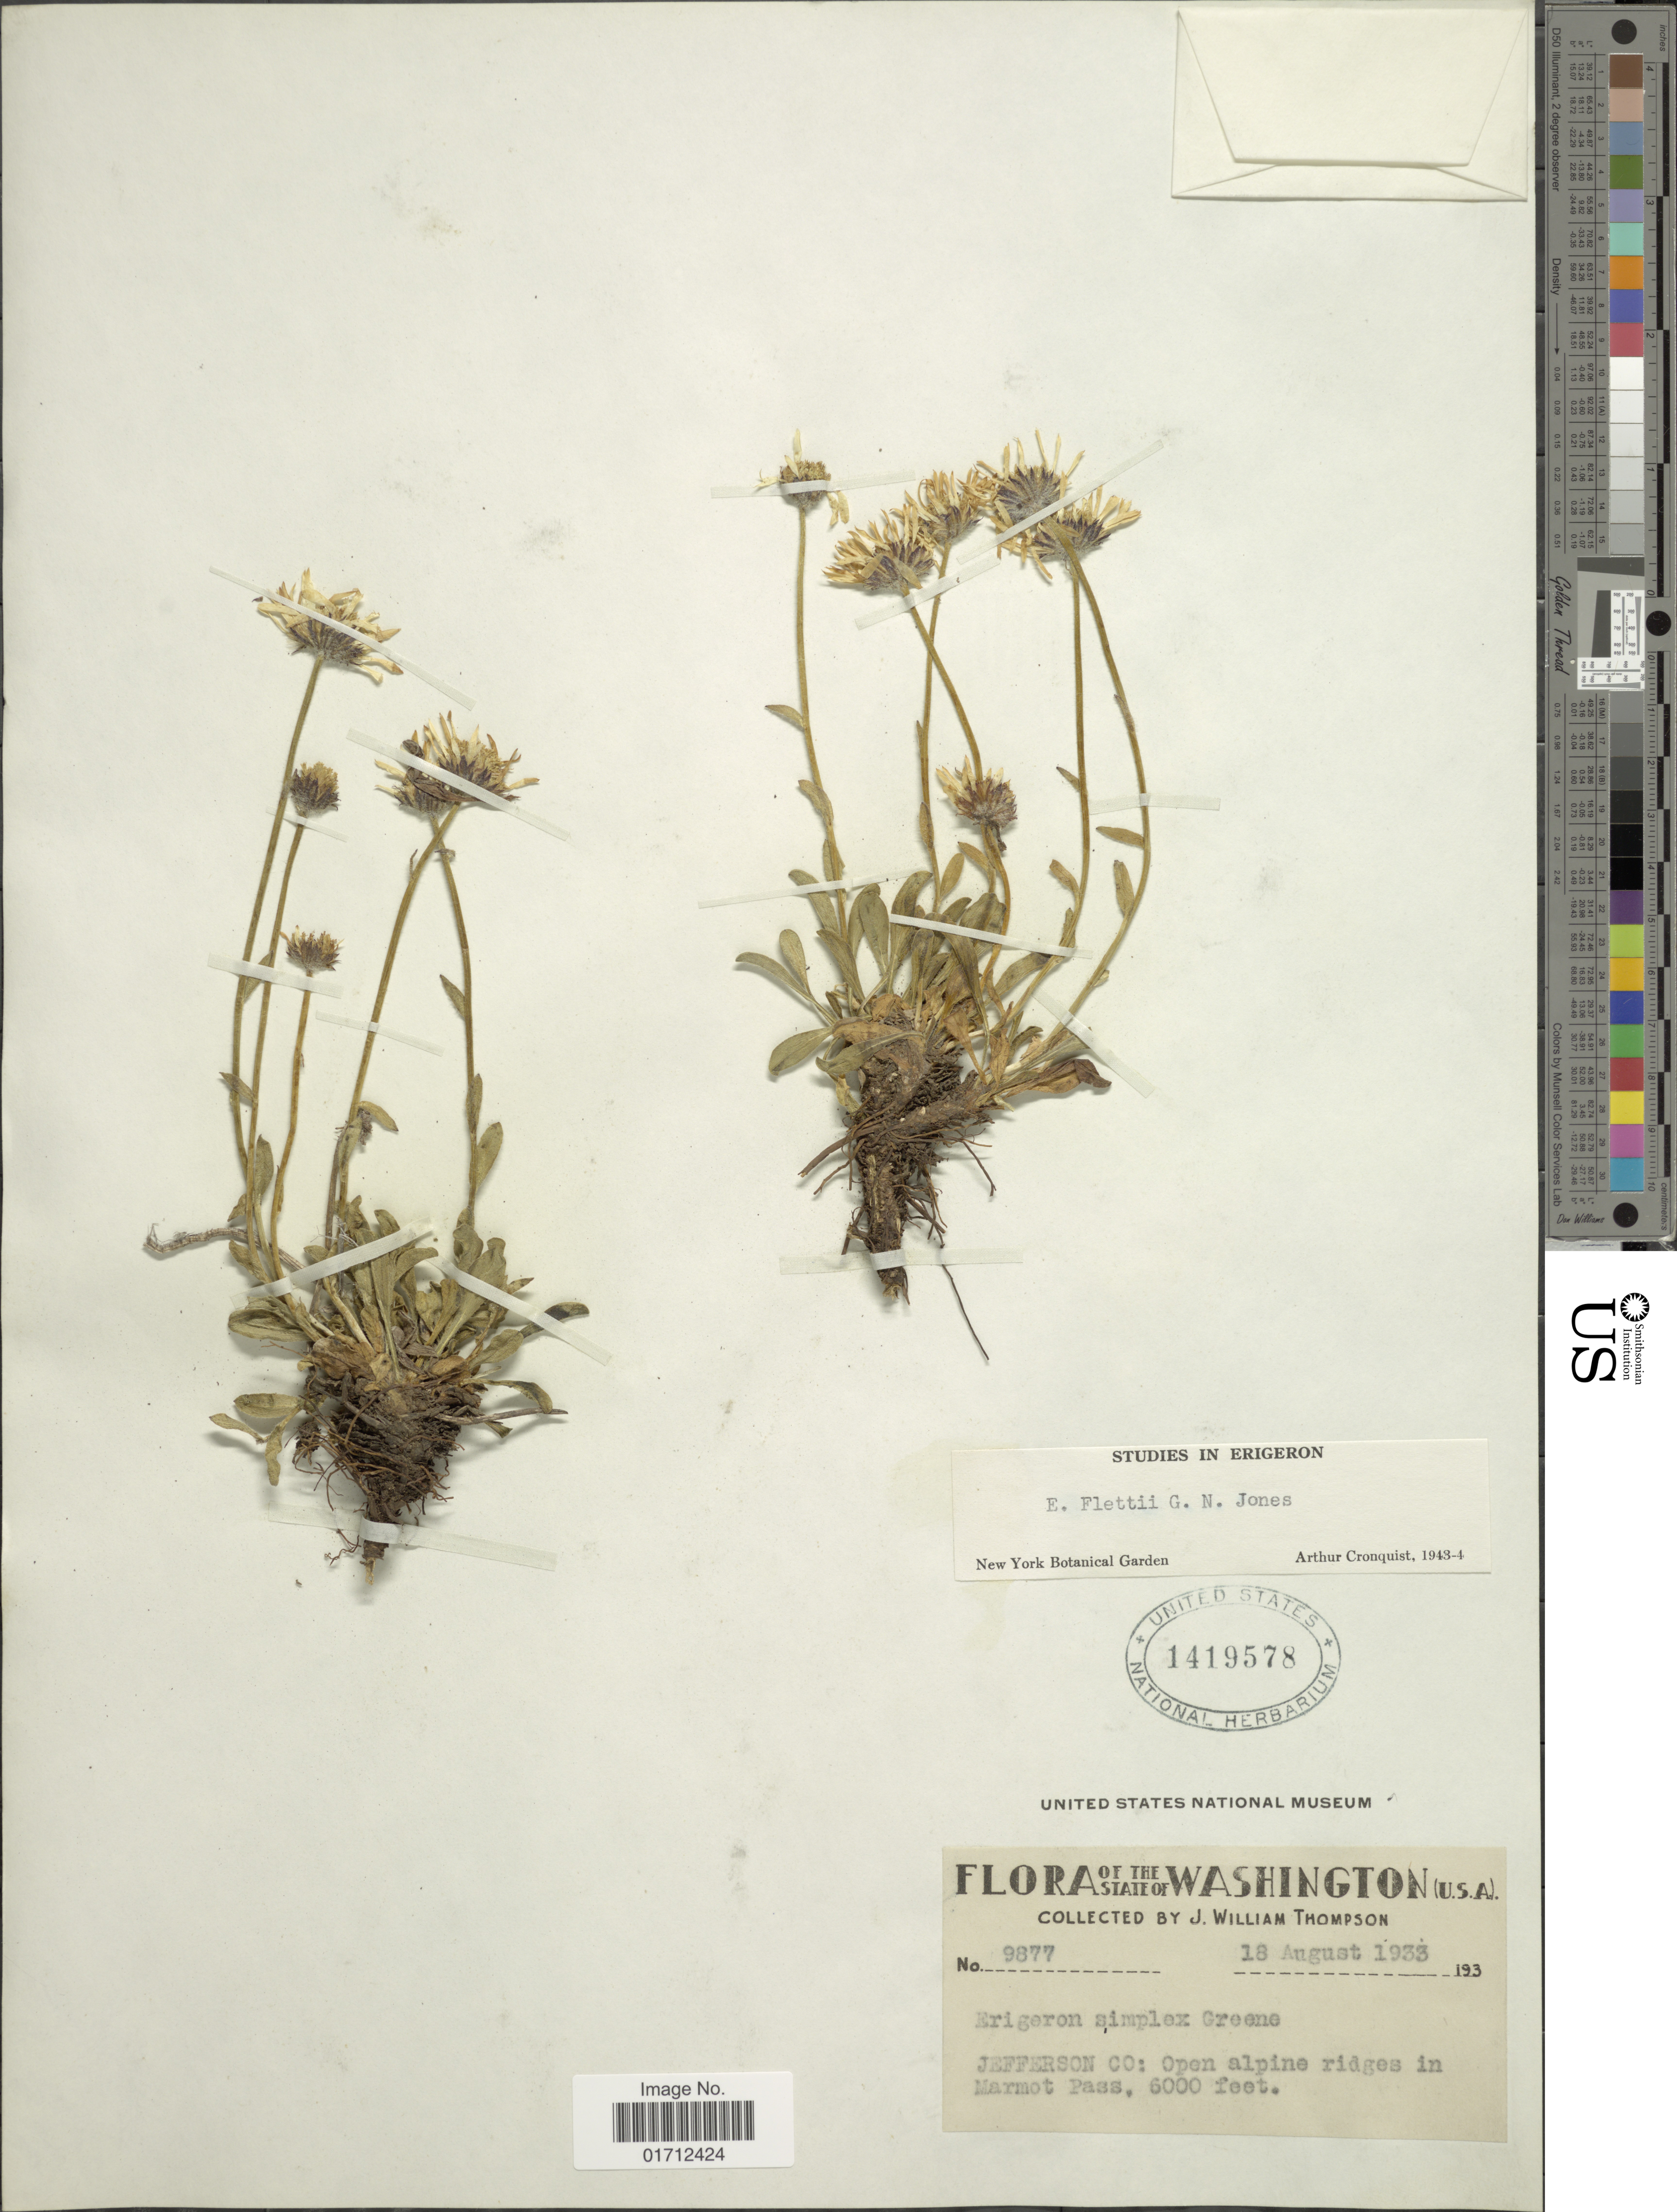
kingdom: Plantae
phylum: Tracheophyta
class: Magnoliopsida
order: Asterales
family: Asteraceae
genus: Erigeron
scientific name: Erigeron flagellaris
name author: A. Gray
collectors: J. W. Thompson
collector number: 9877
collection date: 1933-08-18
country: United States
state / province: Washington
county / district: Jefferson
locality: Jefferson Co: Marmot Pass.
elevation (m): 1829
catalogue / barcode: US 1419578